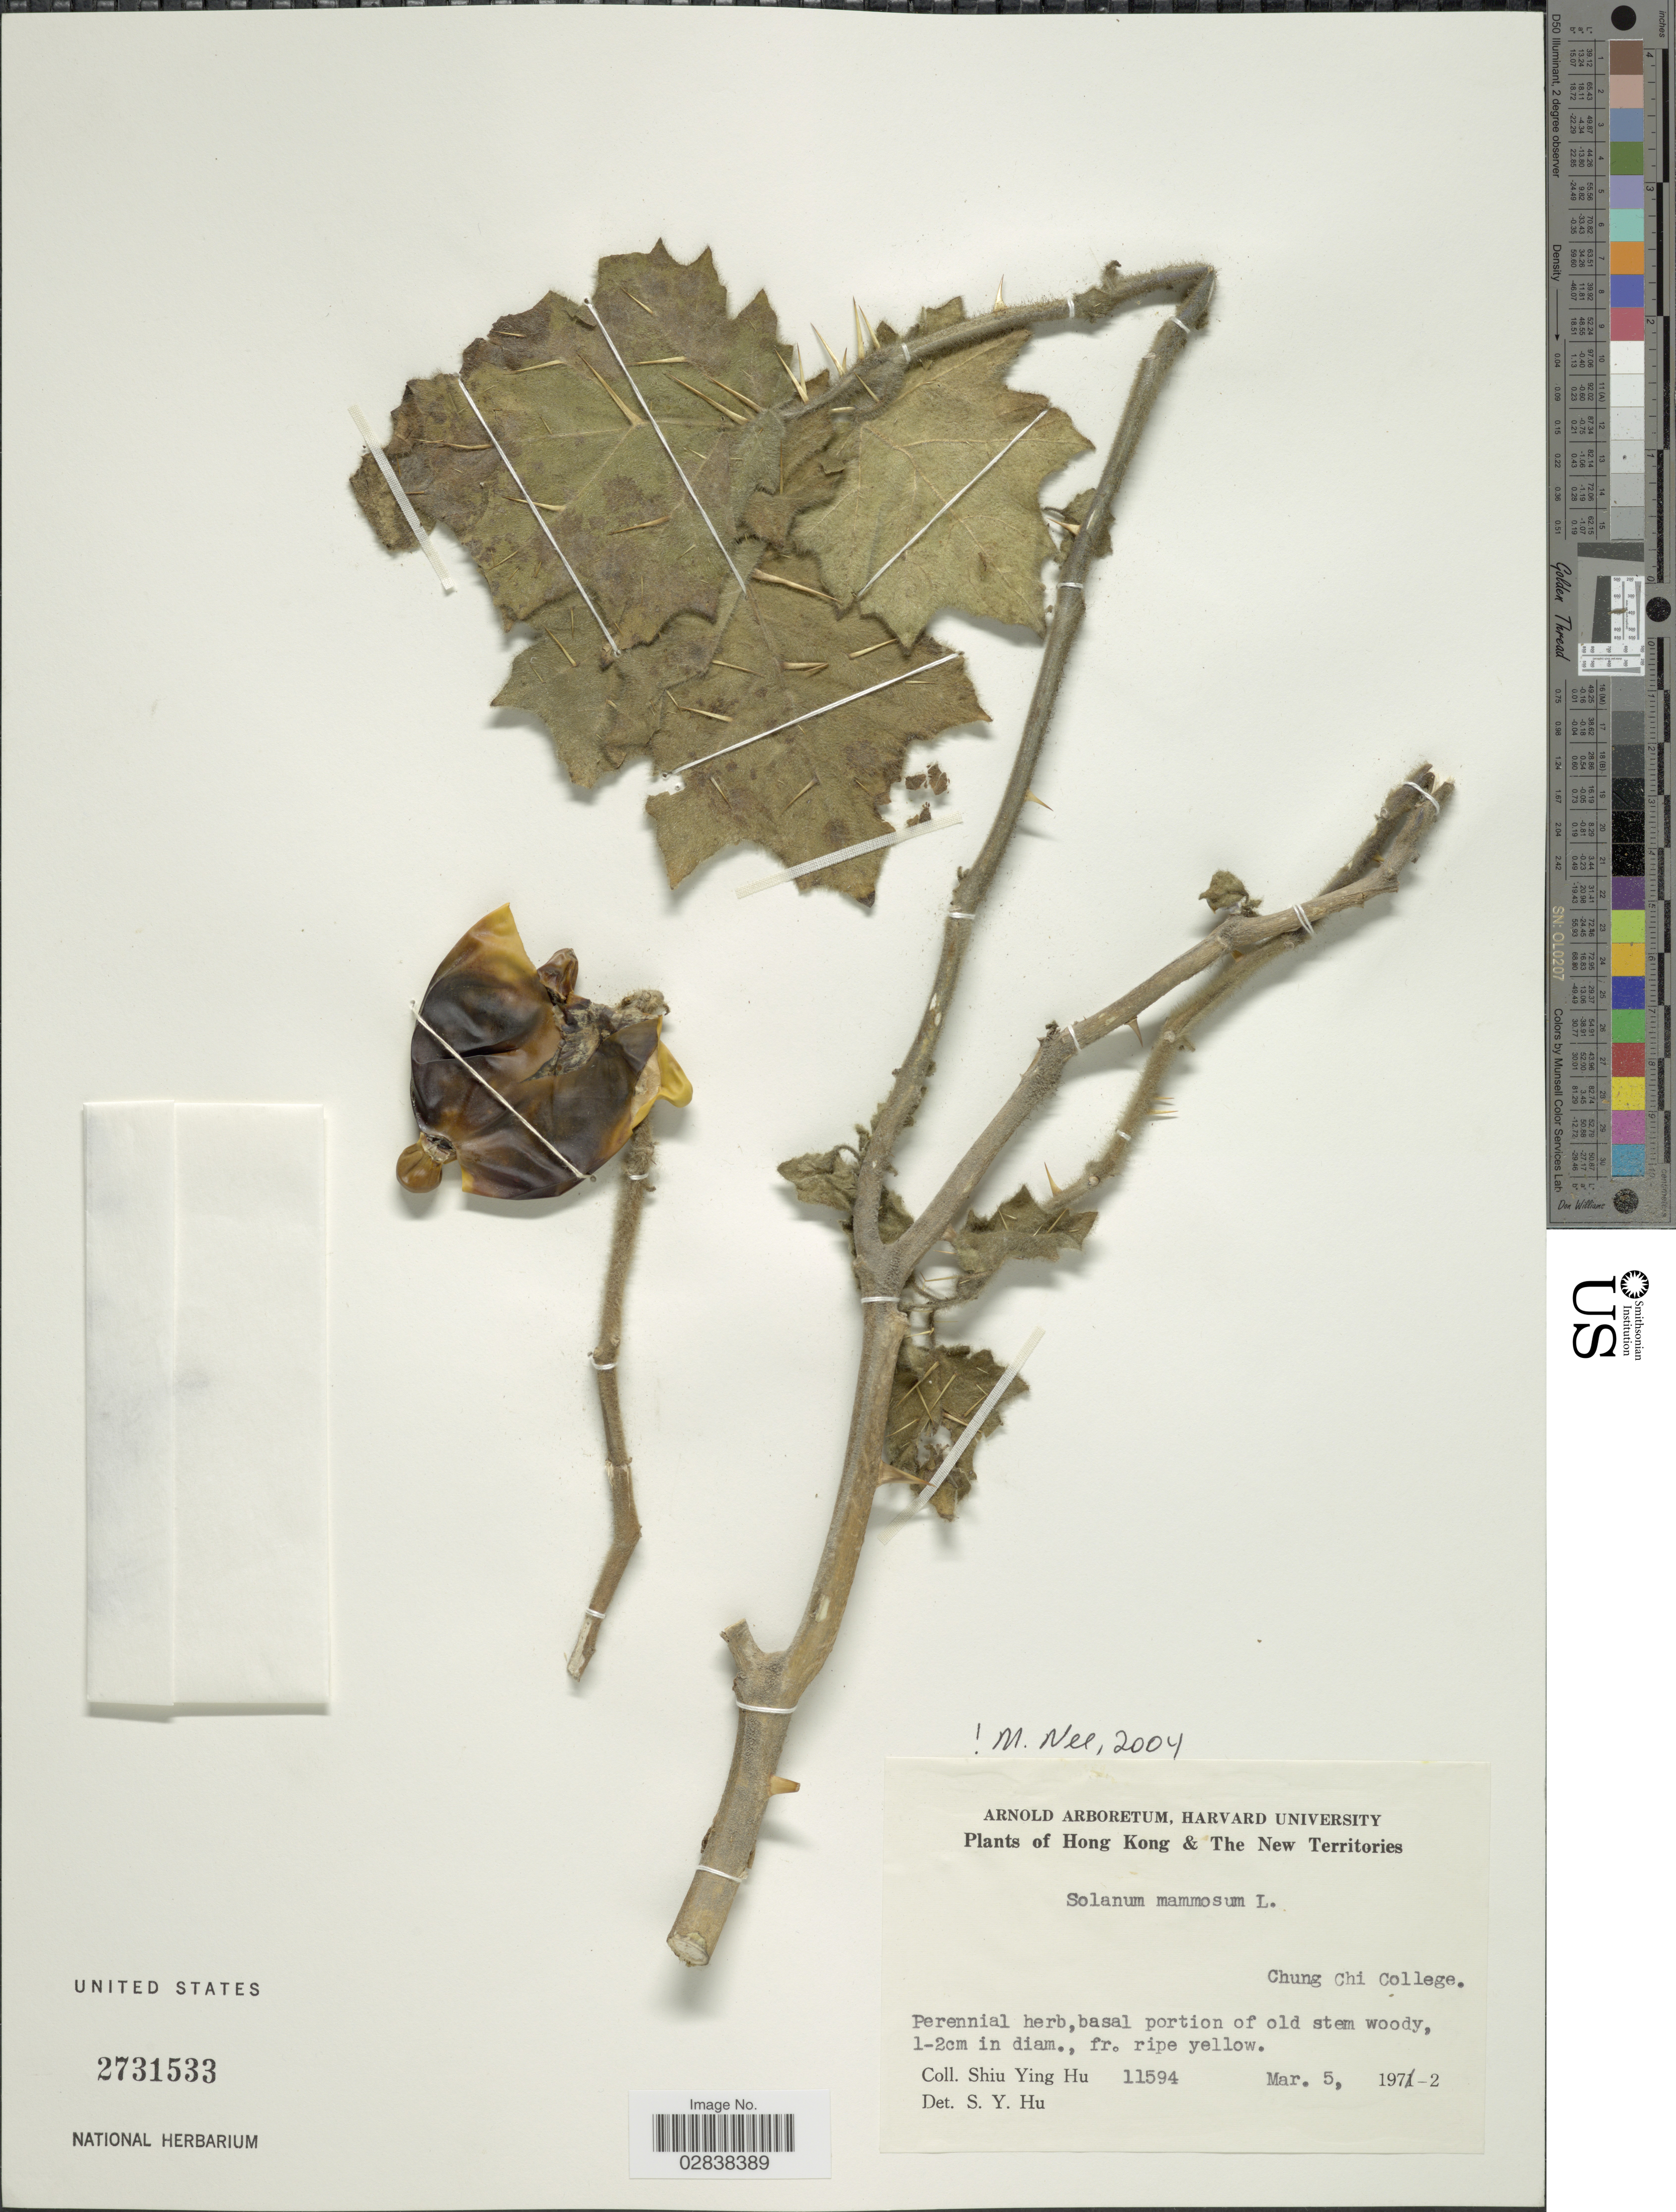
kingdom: Plantae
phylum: Tracheophyta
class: Magnoliopsida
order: Solanales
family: Solanaceae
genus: Solanum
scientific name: Solanum mammosum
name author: L.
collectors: S. Y. Hu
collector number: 11594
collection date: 1972-03-05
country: China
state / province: Hong Kong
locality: Hong Kong & The New Territories, Chung Chi College.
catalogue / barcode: US 2731533